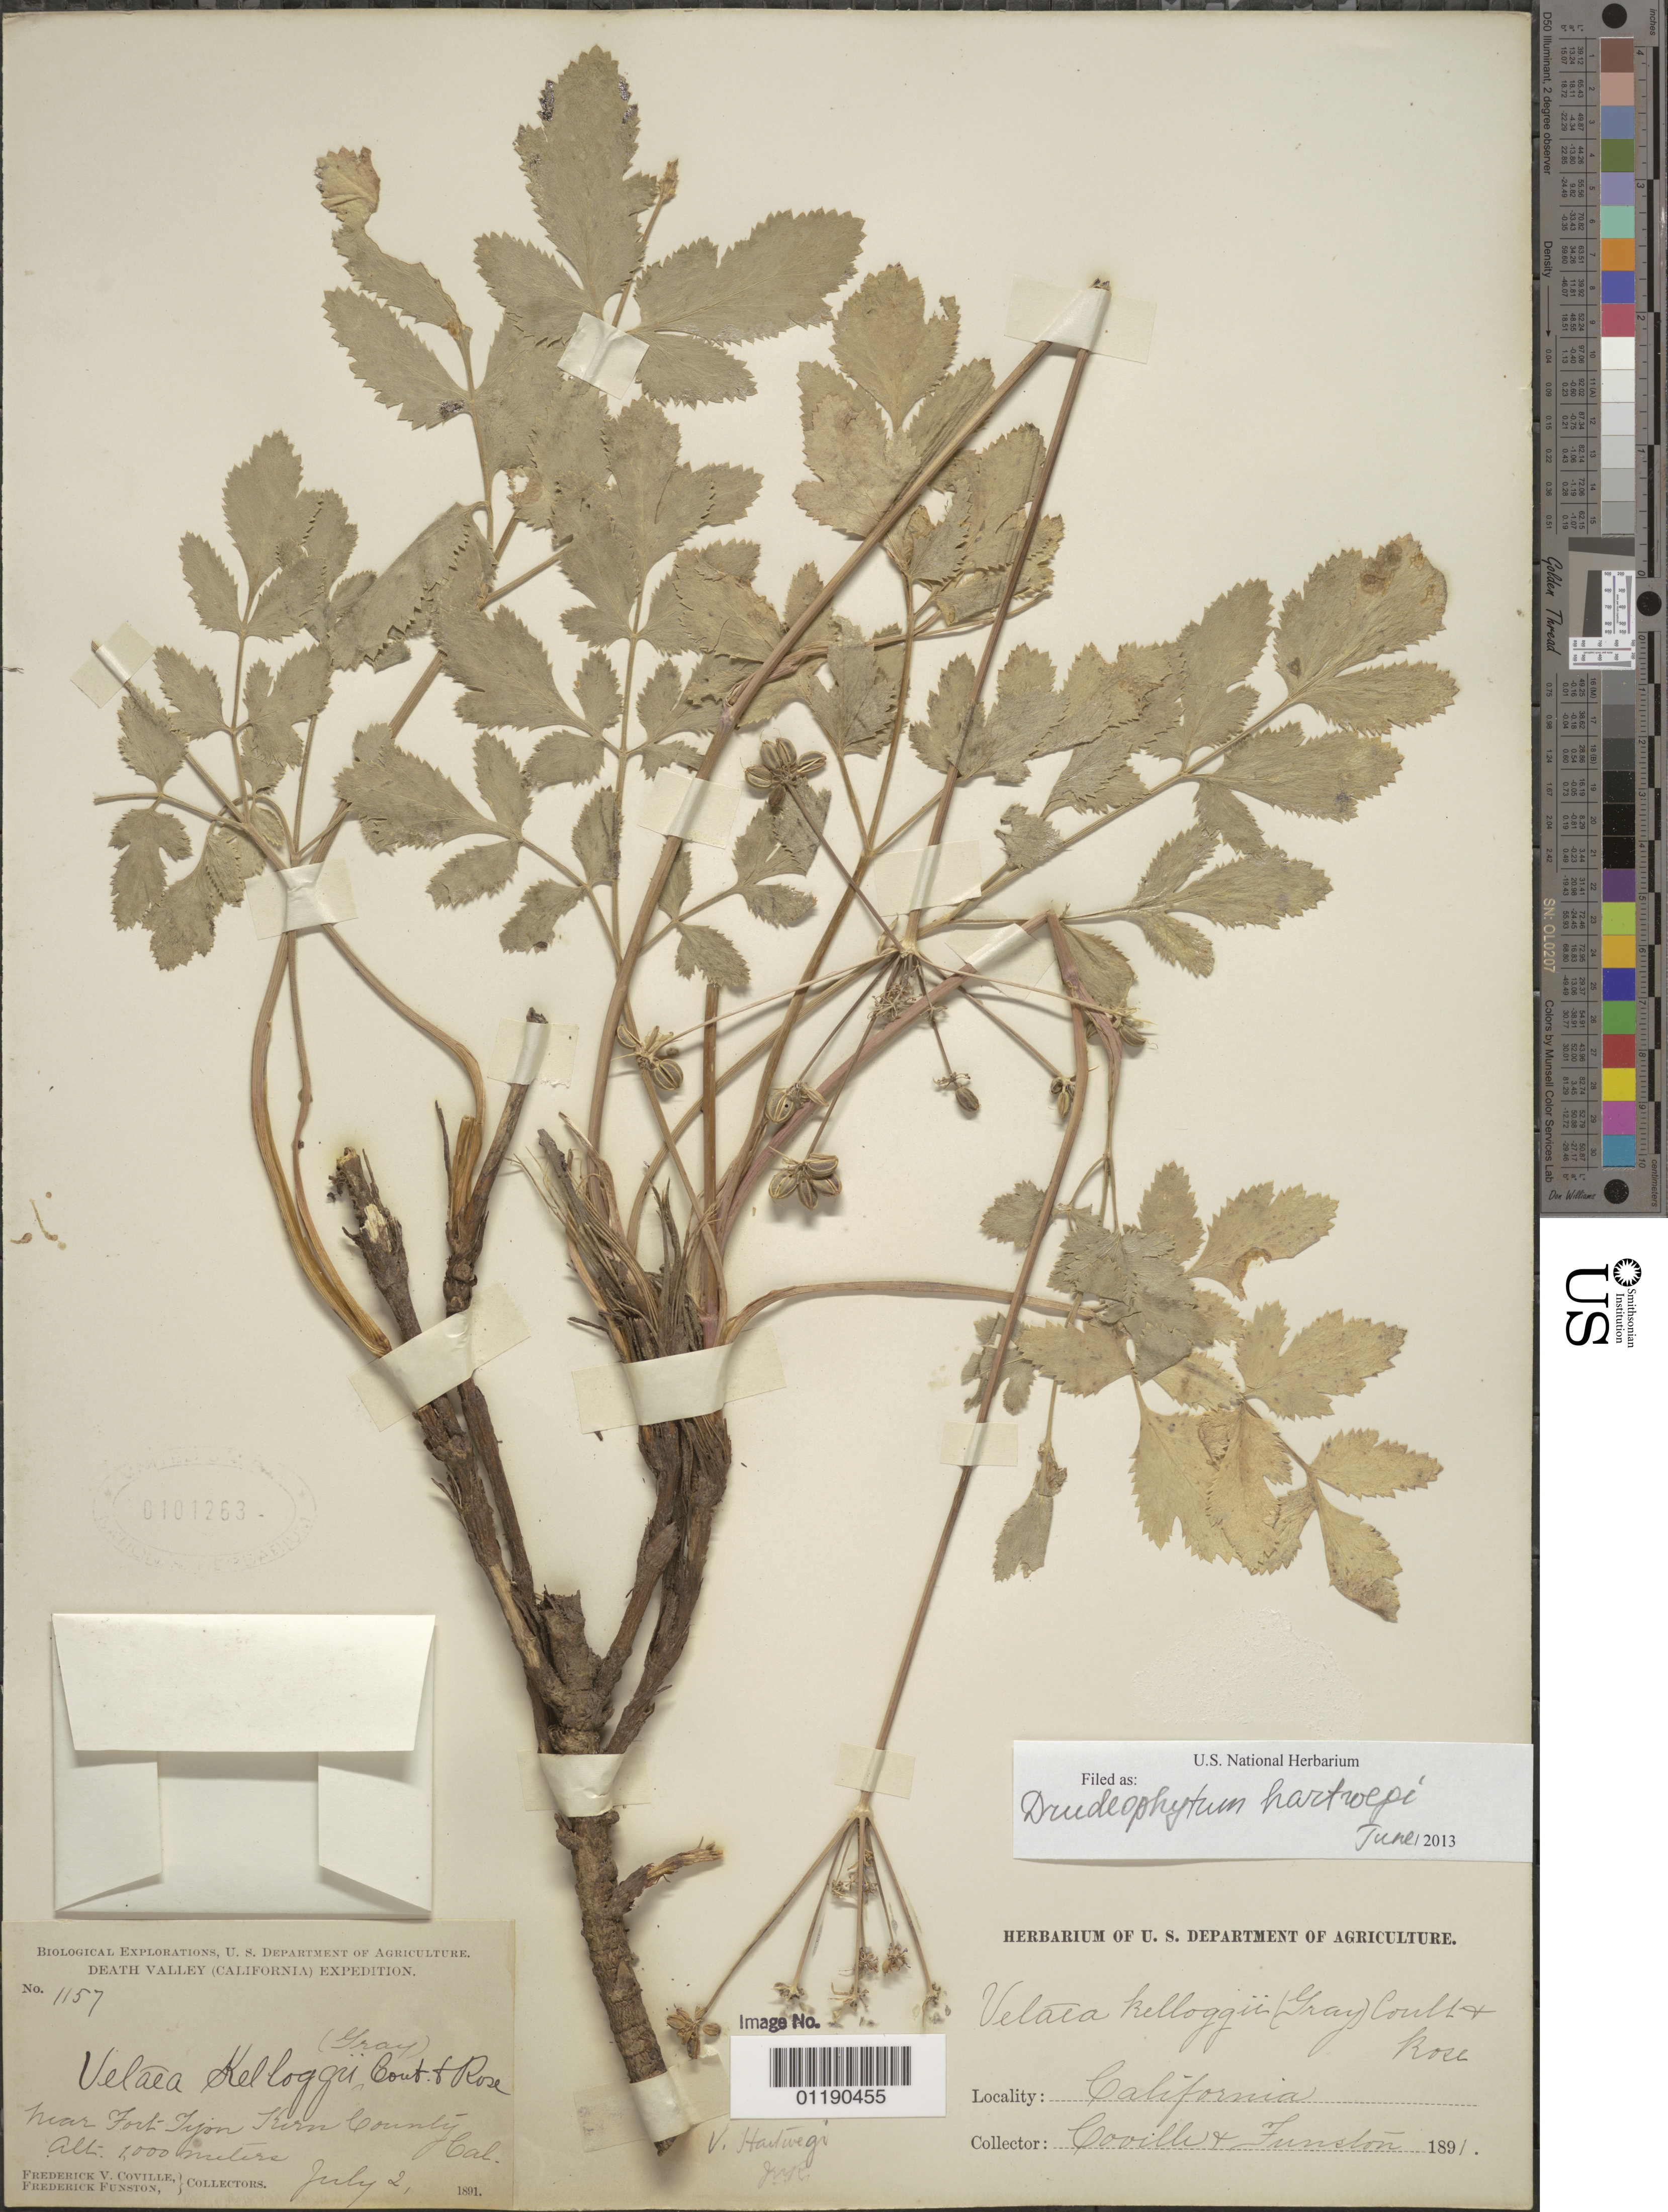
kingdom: Plantae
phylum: Tracheophyta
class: Magnoliopsida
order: Apiales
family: Apiaceae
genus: Drudeophytum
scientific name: Drudeophytum hartwegii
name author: (A. Gray) J.M. Coult. & Rose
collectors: F. V. Coville & F. Funston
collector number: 1157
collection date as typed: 2 Jul 1891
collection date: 1891-07-02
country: United States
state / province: California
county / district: Kern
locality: near Fort Tejon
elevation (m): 1000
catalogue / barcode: US 101263